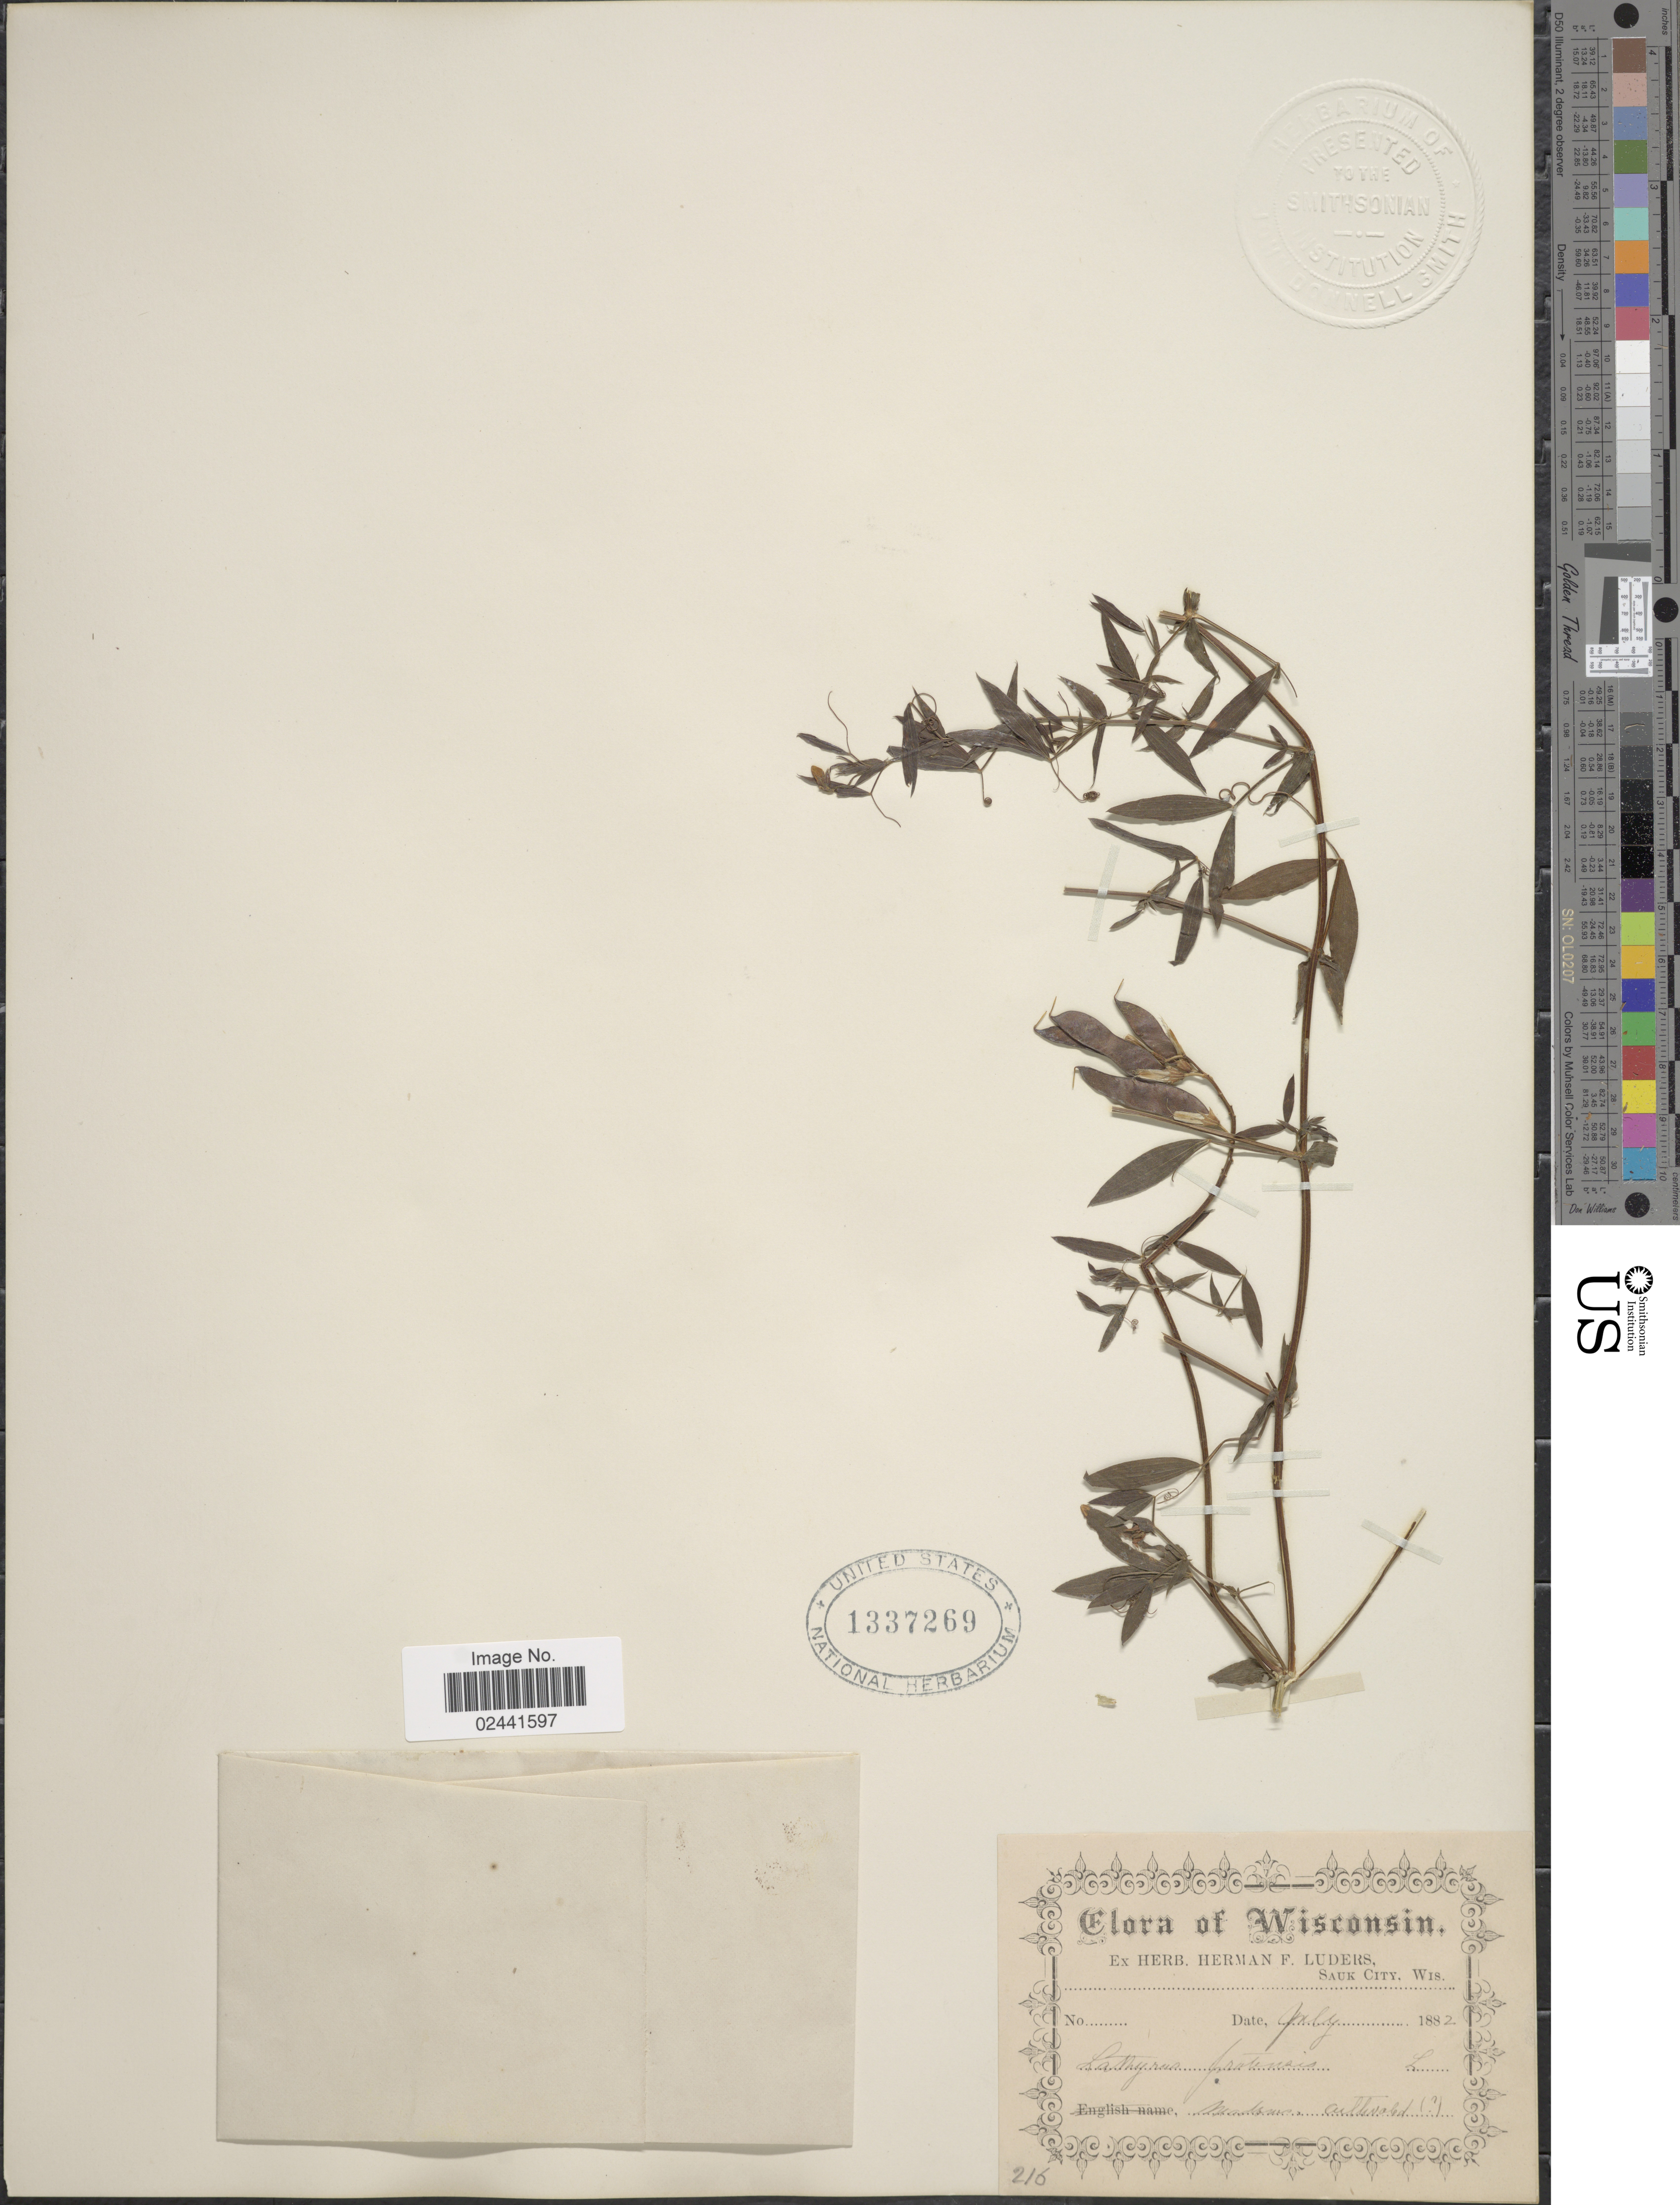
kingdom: Plantae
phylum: Tracheophyta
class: Magnoliopsida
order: Fabales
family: Fabaceae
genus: Lathyrus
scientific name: Lathyrus pratensis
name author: L.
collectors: ex herb. Herman F. Luders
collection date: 1882-07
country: United States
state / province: Wisconsin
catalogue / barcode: US 1337269